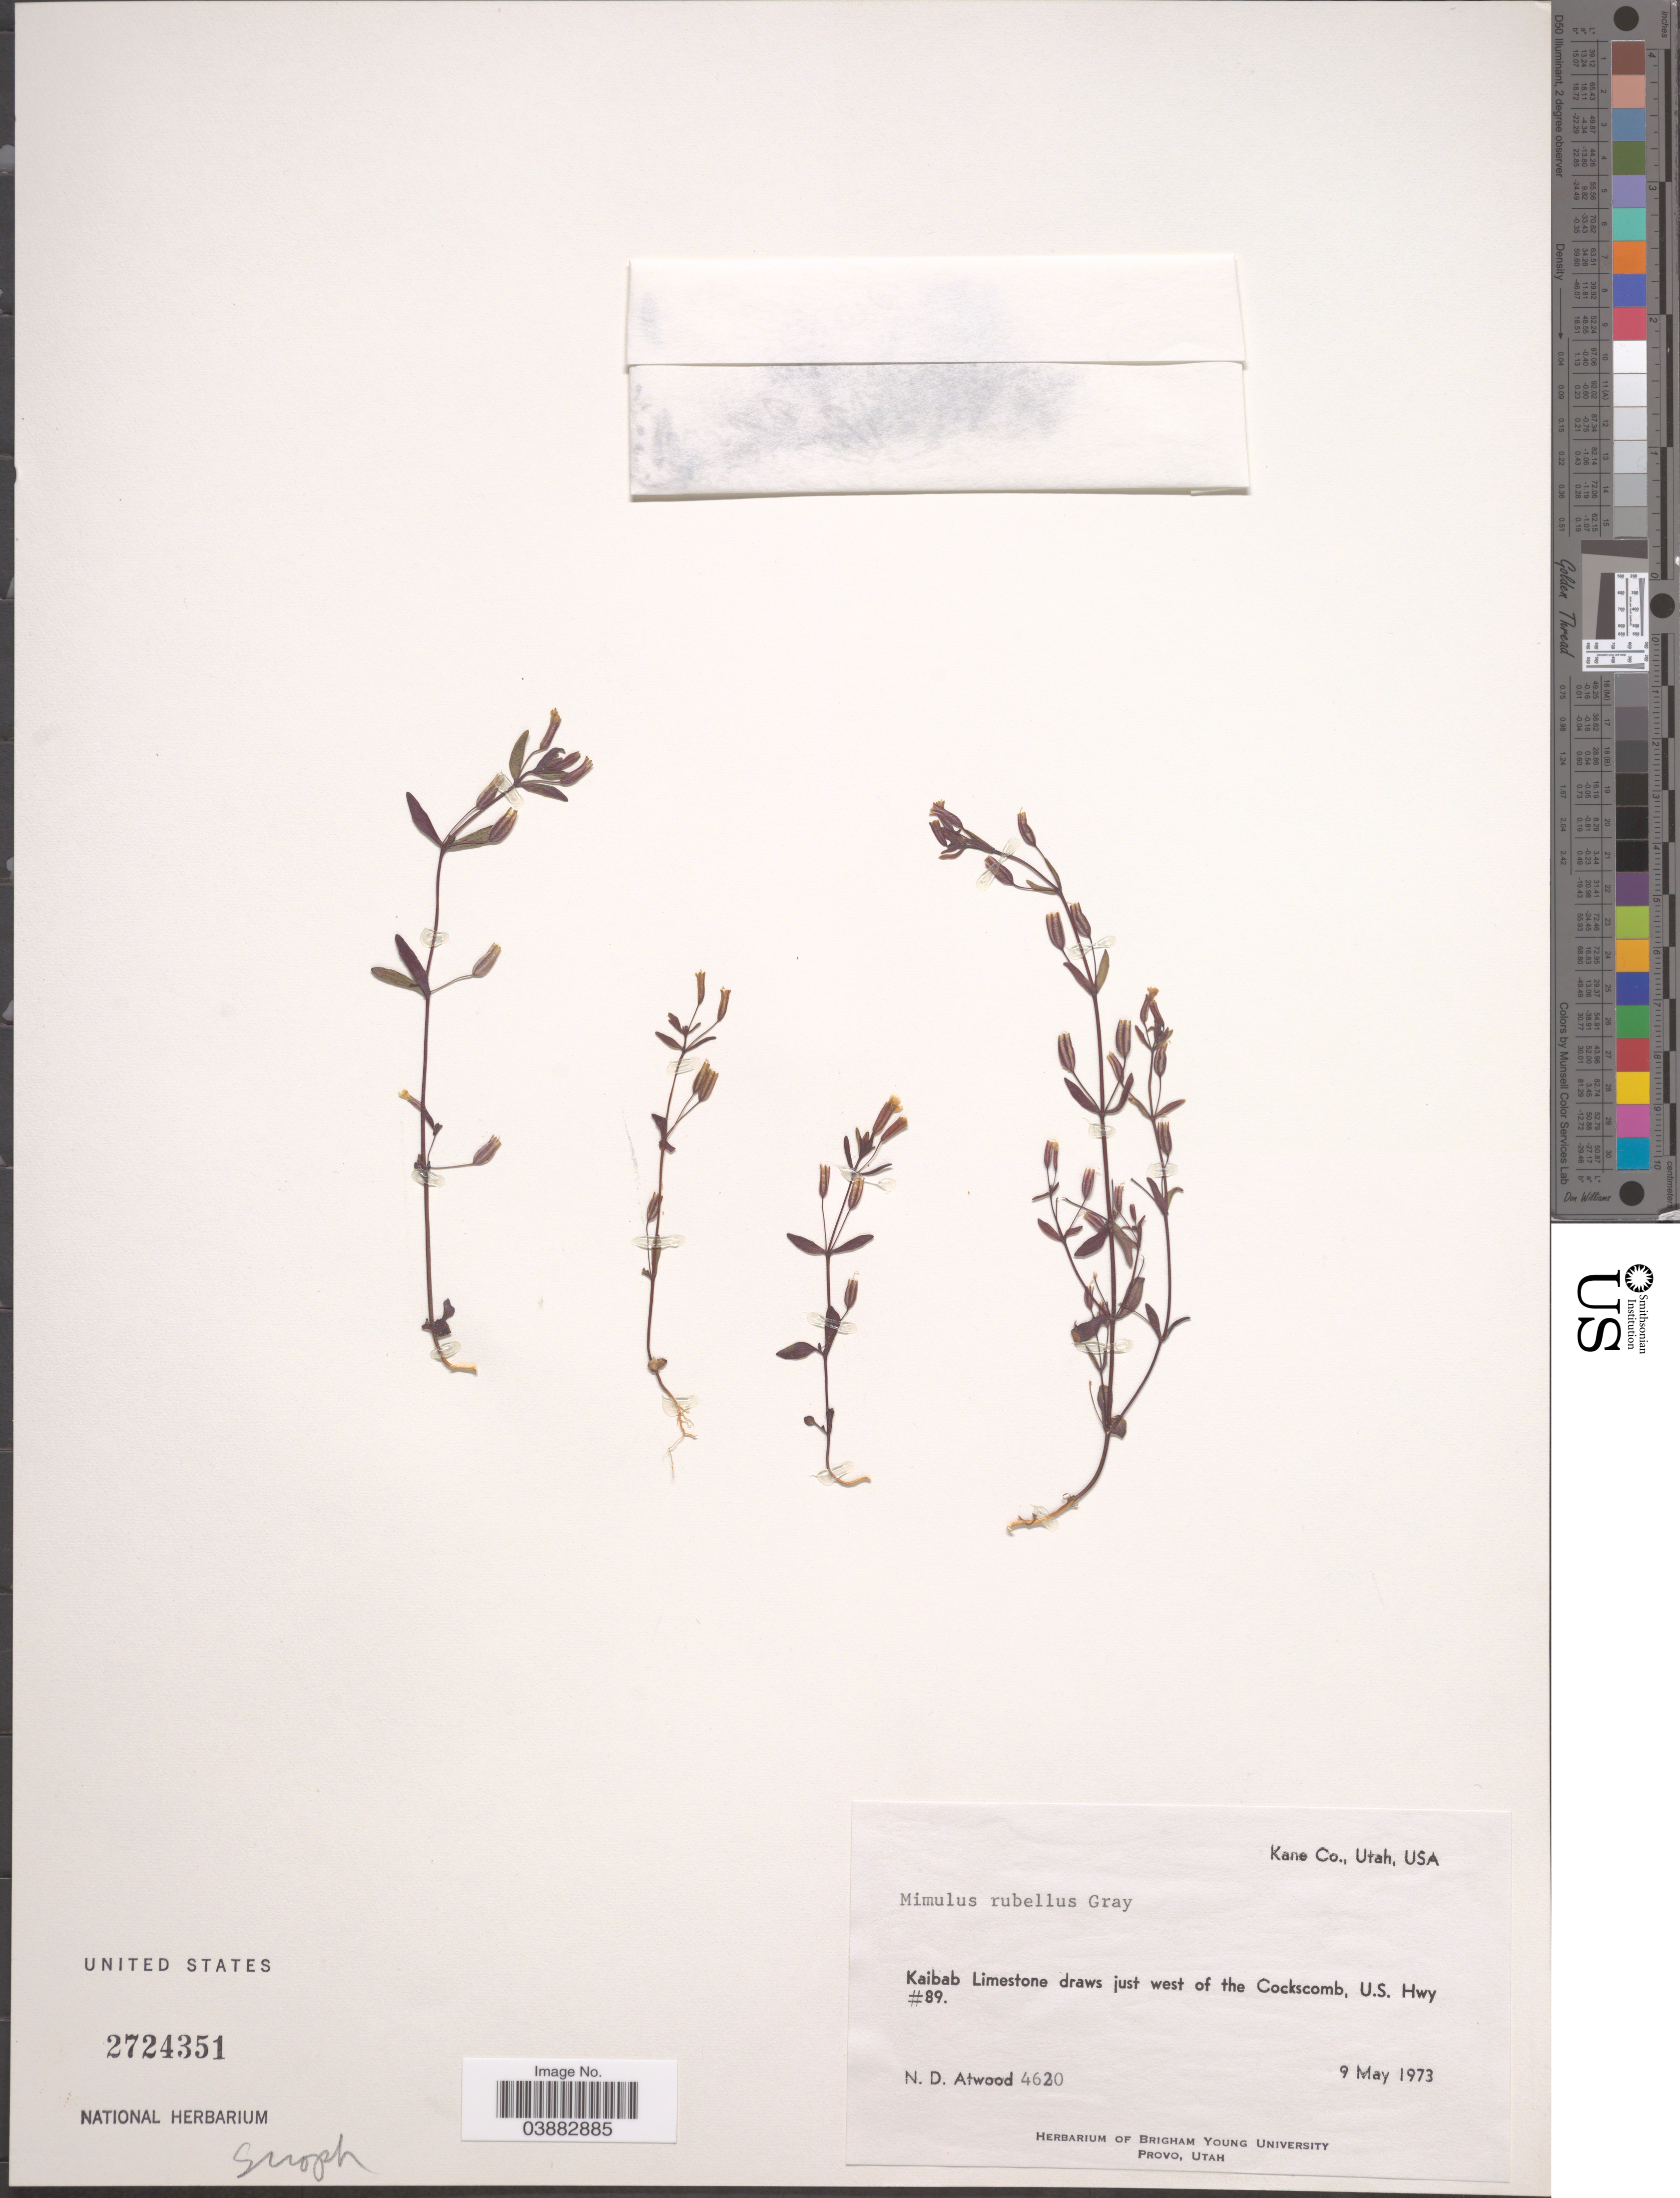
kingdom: Plantae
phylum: Tracheophyta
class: Magnoliopsida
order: Lamiales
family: Phrymaceae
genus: Mimulus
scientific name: Mimulus rubellus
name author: A. Gray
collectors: N. Atwood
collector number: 4620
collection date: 1973-05-09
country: United States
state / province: Utah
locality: Kane Co. Kaibab Limestone draws just west of the Cockscomb, U.S. Hwy #89.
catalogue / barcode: US 2724351